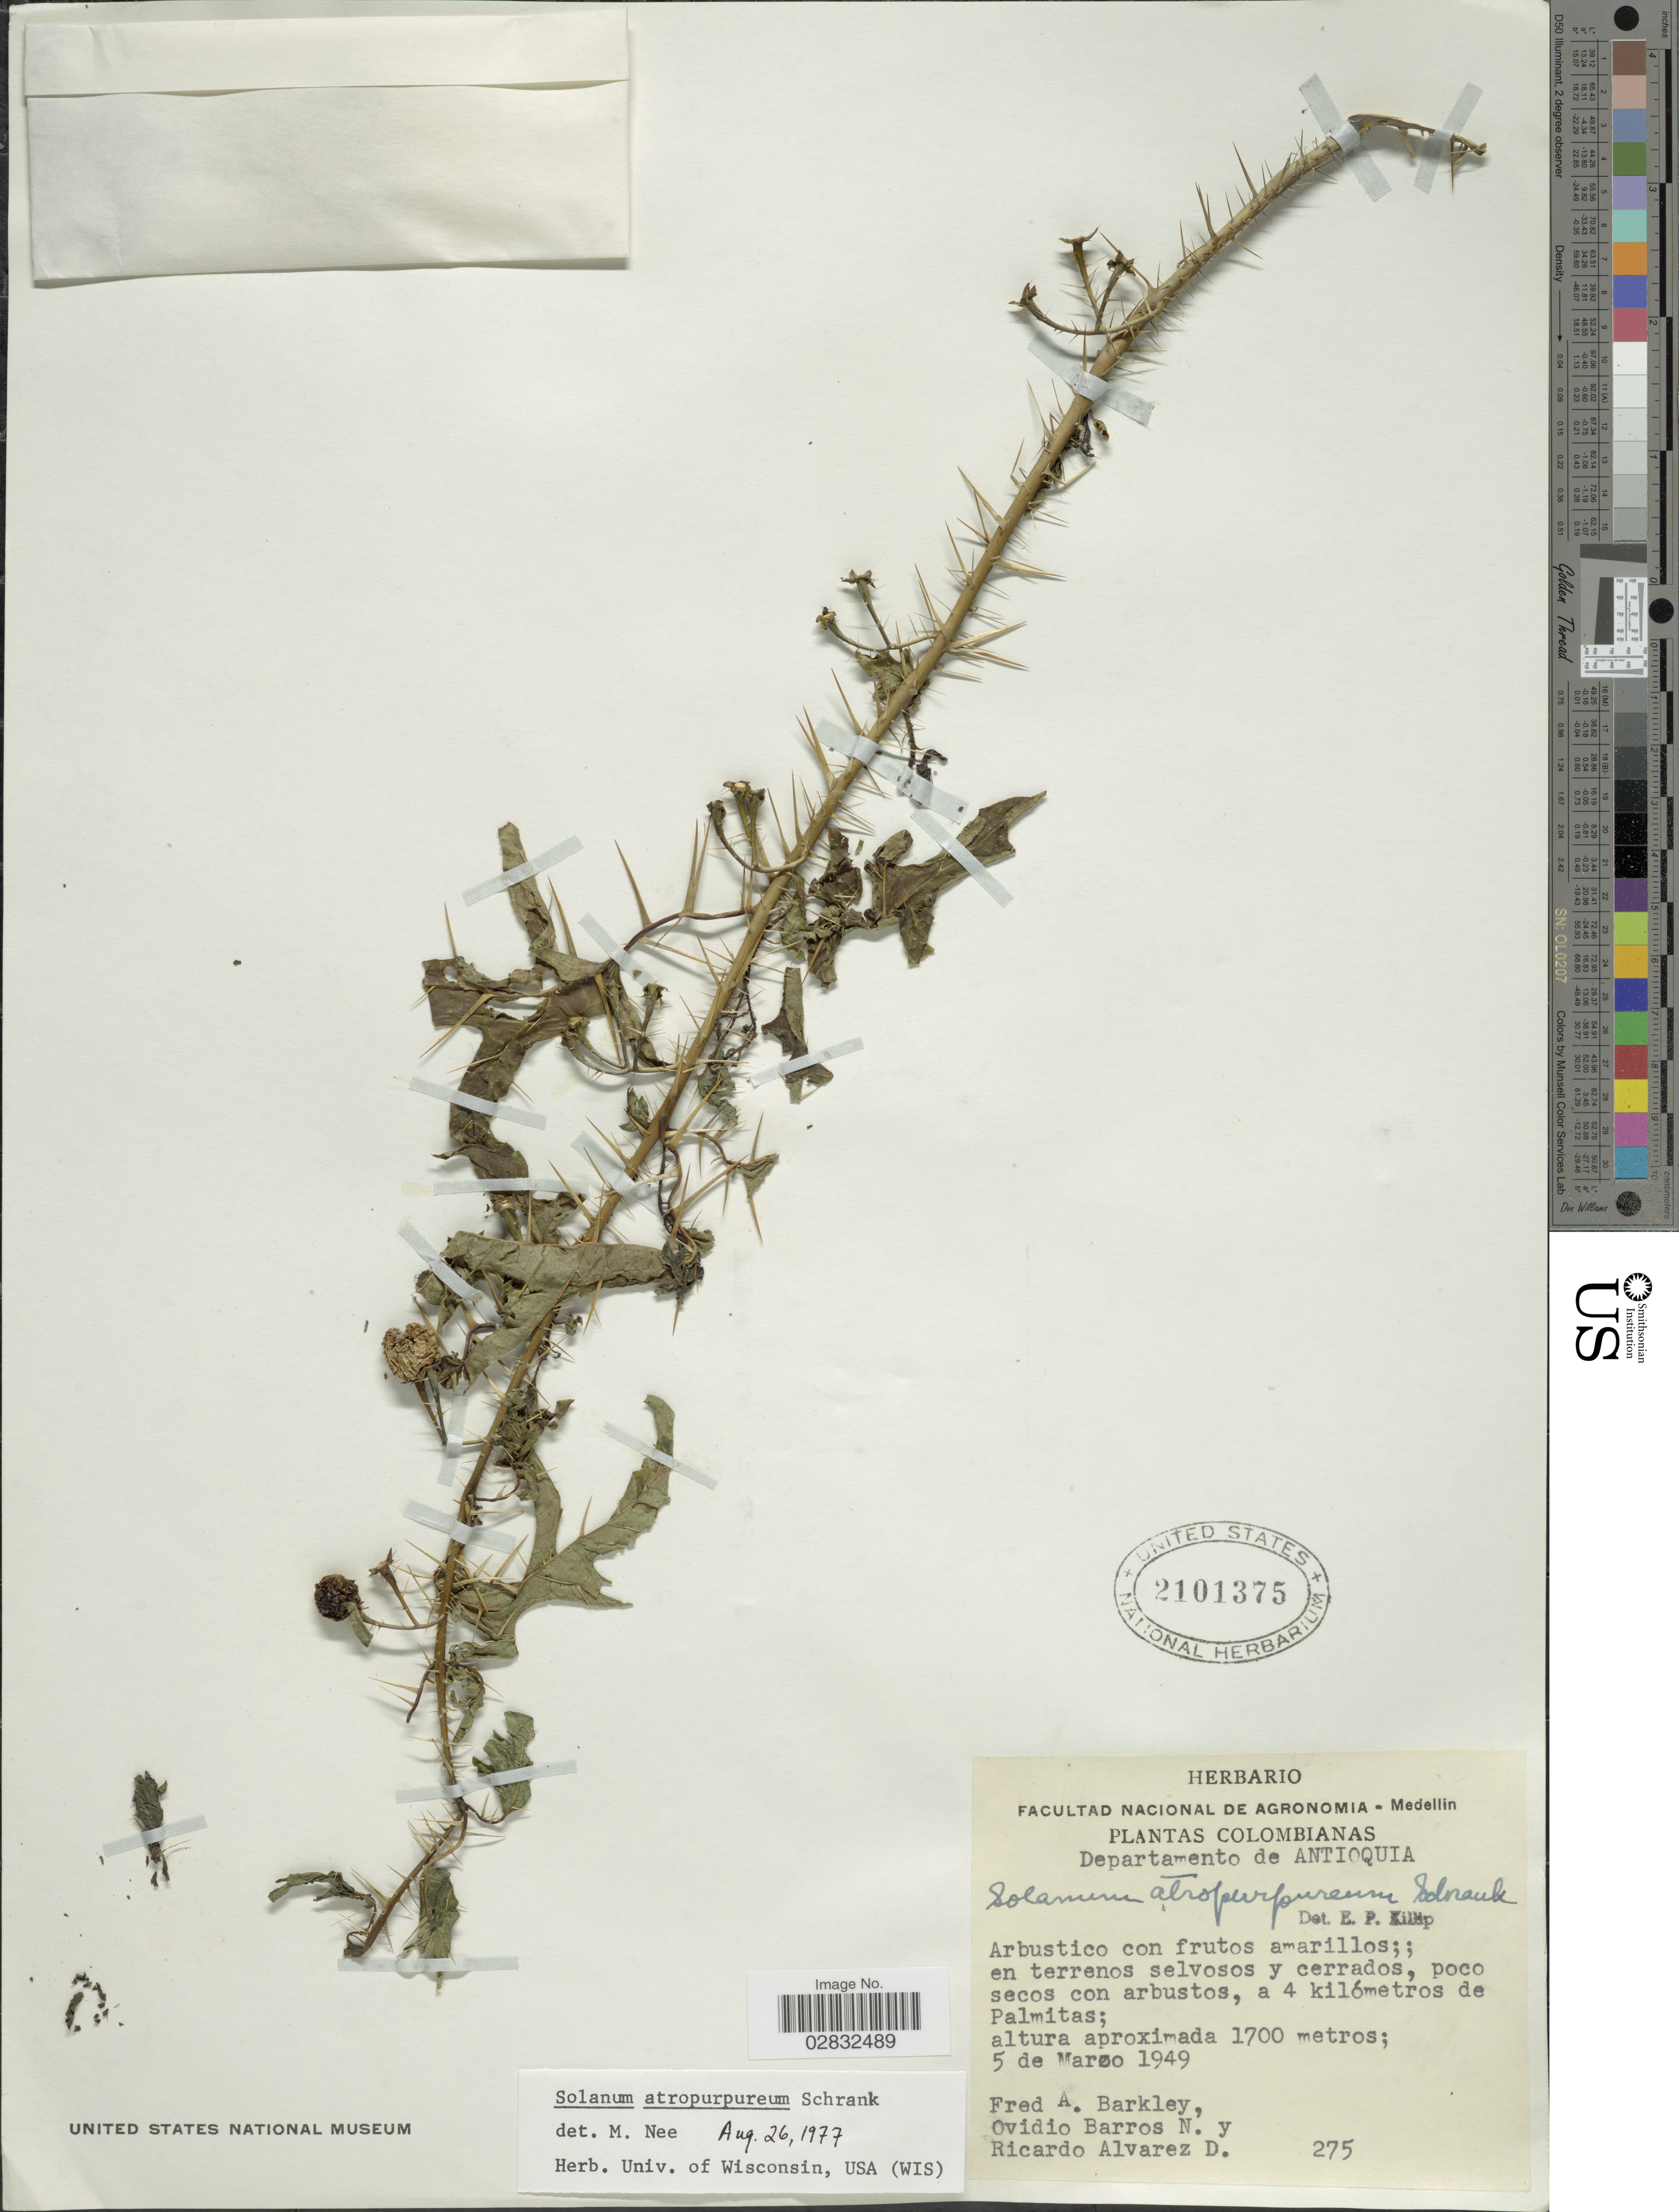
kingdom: Plantae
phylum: Tracheophyta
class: Magnoliopsida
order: Solanales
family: Solanaceae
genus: Solanum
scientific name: Solanum atropurpureum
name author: Schrank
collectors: F. A. Barkley, O. Barros & R. Alvarez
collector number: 275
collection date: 1949-03-05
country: Colombia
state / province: Antioquia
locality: Departamento de Antioquia, poco secos con arbustos, a 4 kilómetros de Palmitas.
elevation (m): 1700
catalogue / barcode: US 2101375